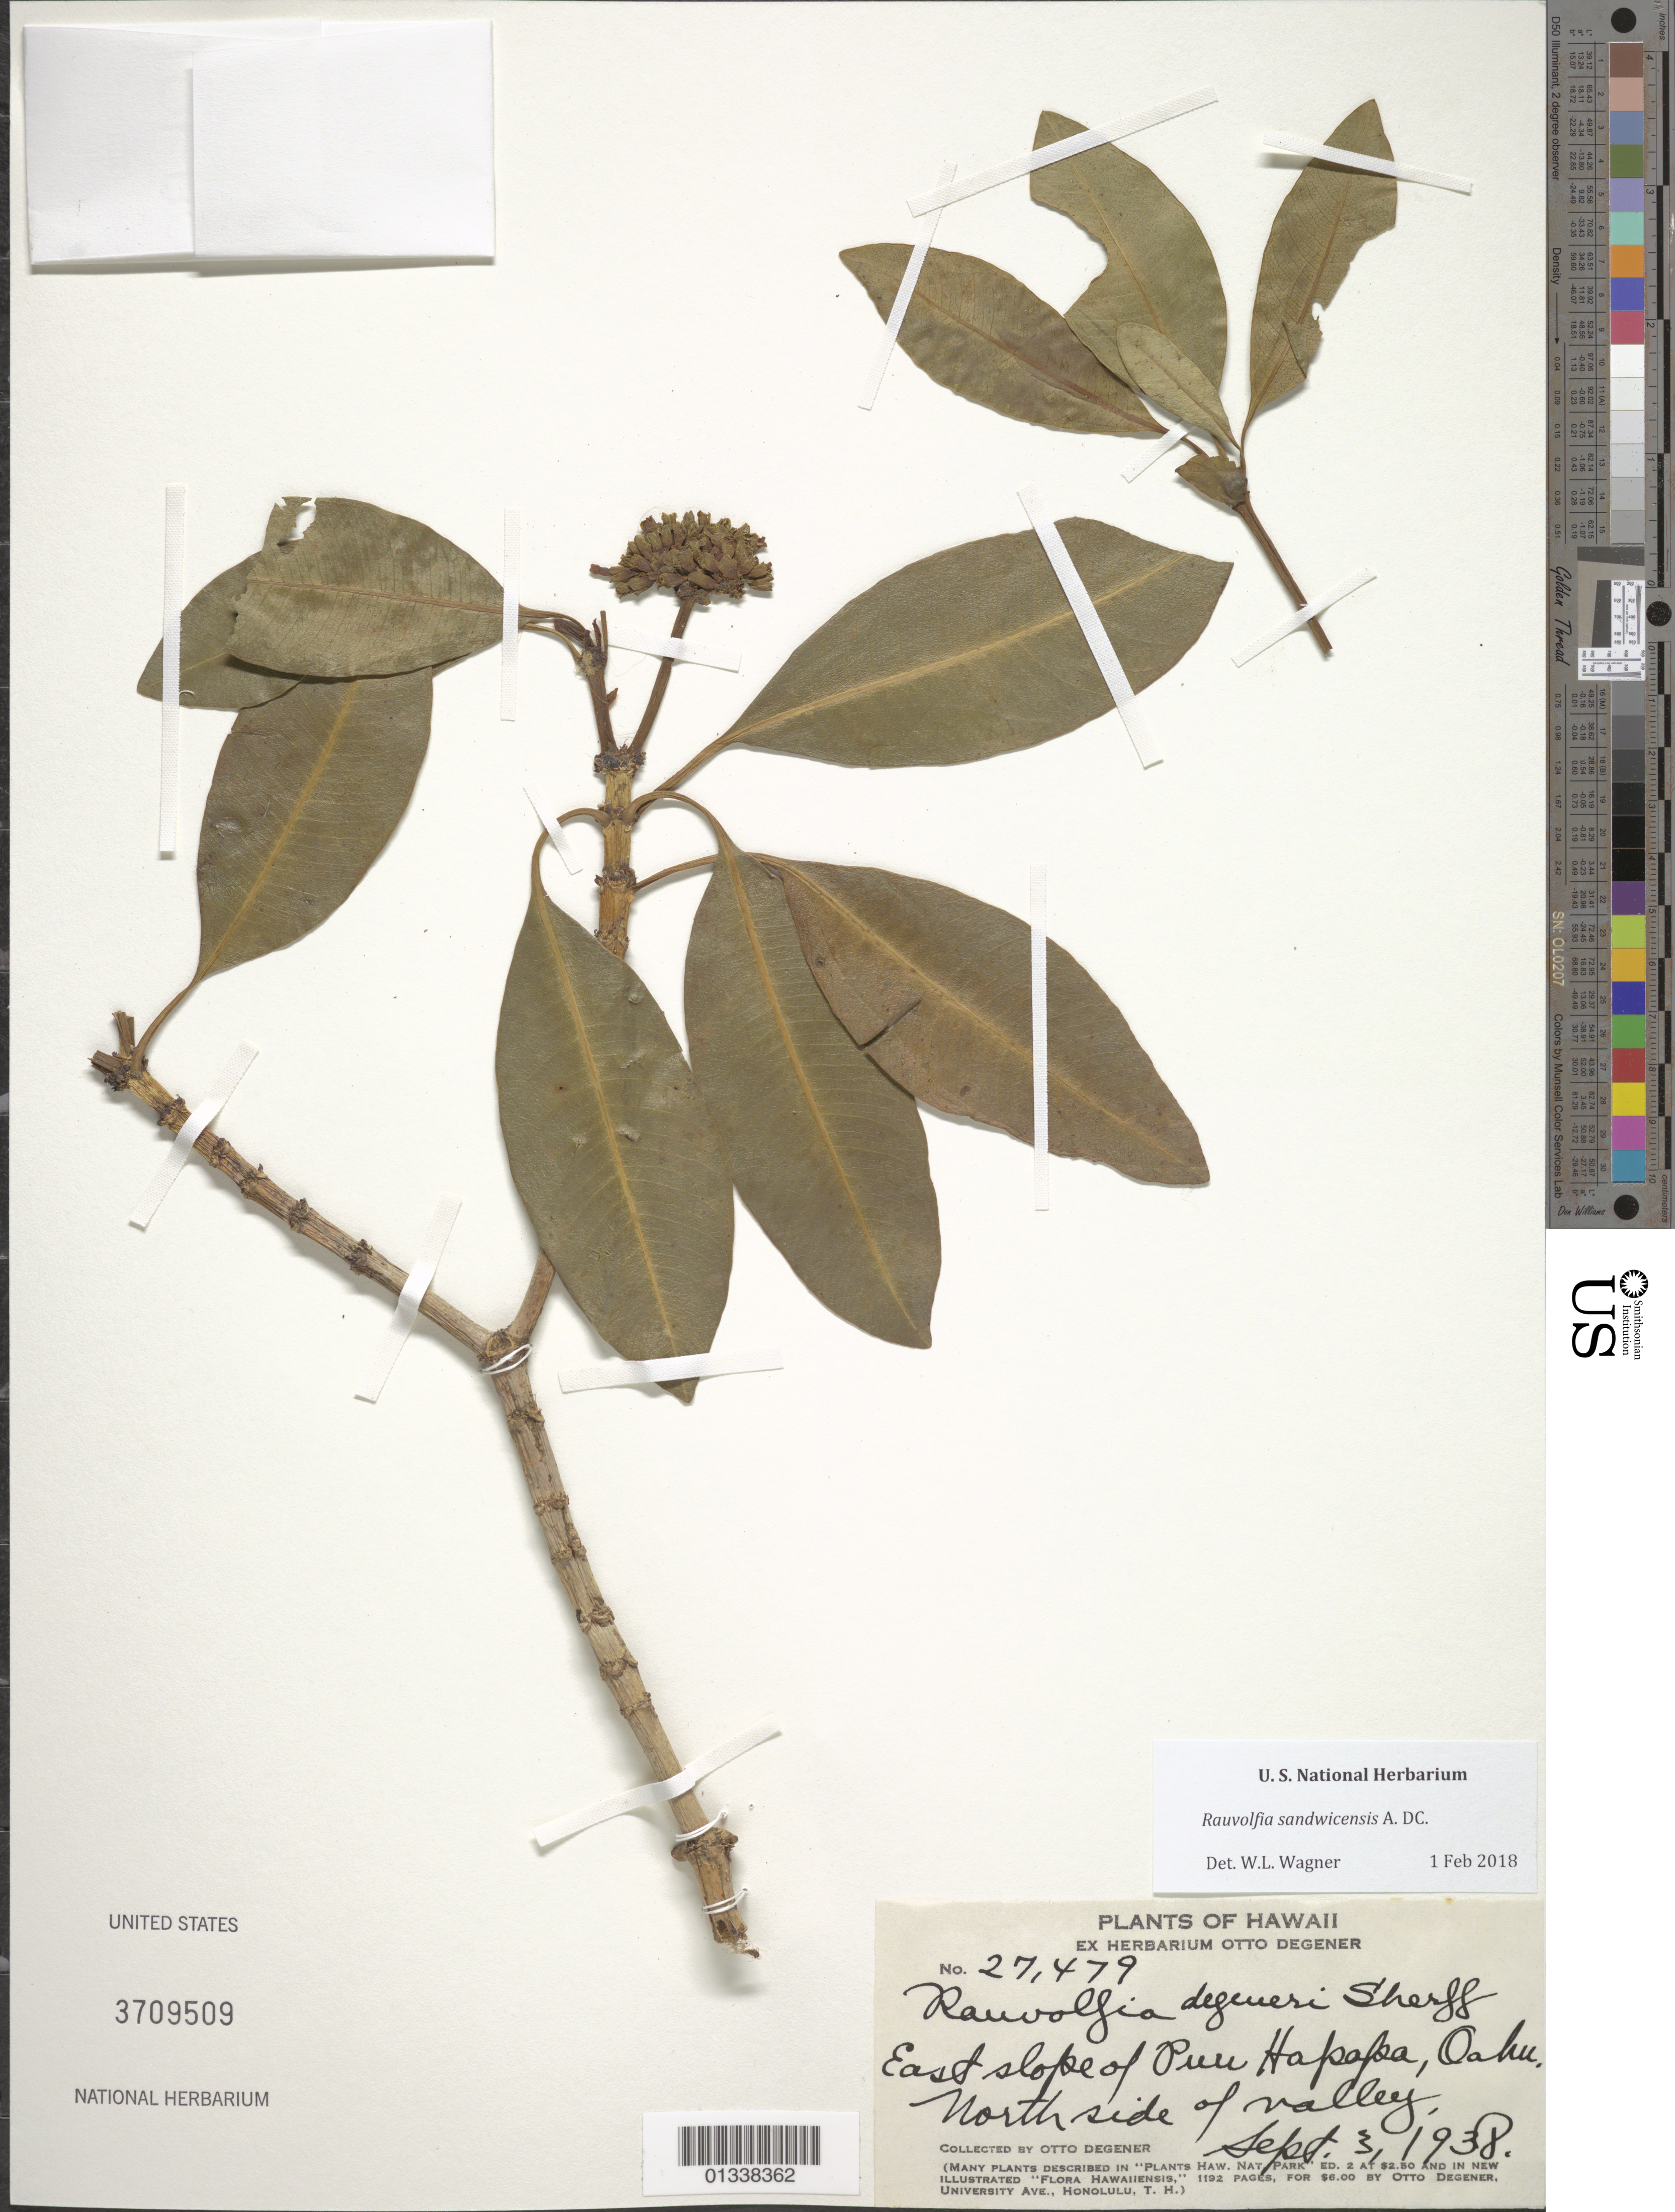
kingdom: Plantae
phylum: Tracheophyta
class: Magnoliopsida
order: Gentianales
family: Apocynaceae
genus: Rauvolfia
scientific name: Rauvolfia sandwicensis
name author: A. DC.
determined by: Wagner, W. L., (BOT), Smithsonian Institution - National Museum of Natural History (UNITED STATES)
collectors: O. Degener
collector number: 27479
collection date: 1938-09-03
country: United States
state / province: Hawaii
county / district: Honolulu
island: Oahu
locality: East slope of Puu Hapapa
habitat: North side of valley.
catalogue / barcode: US 3709509